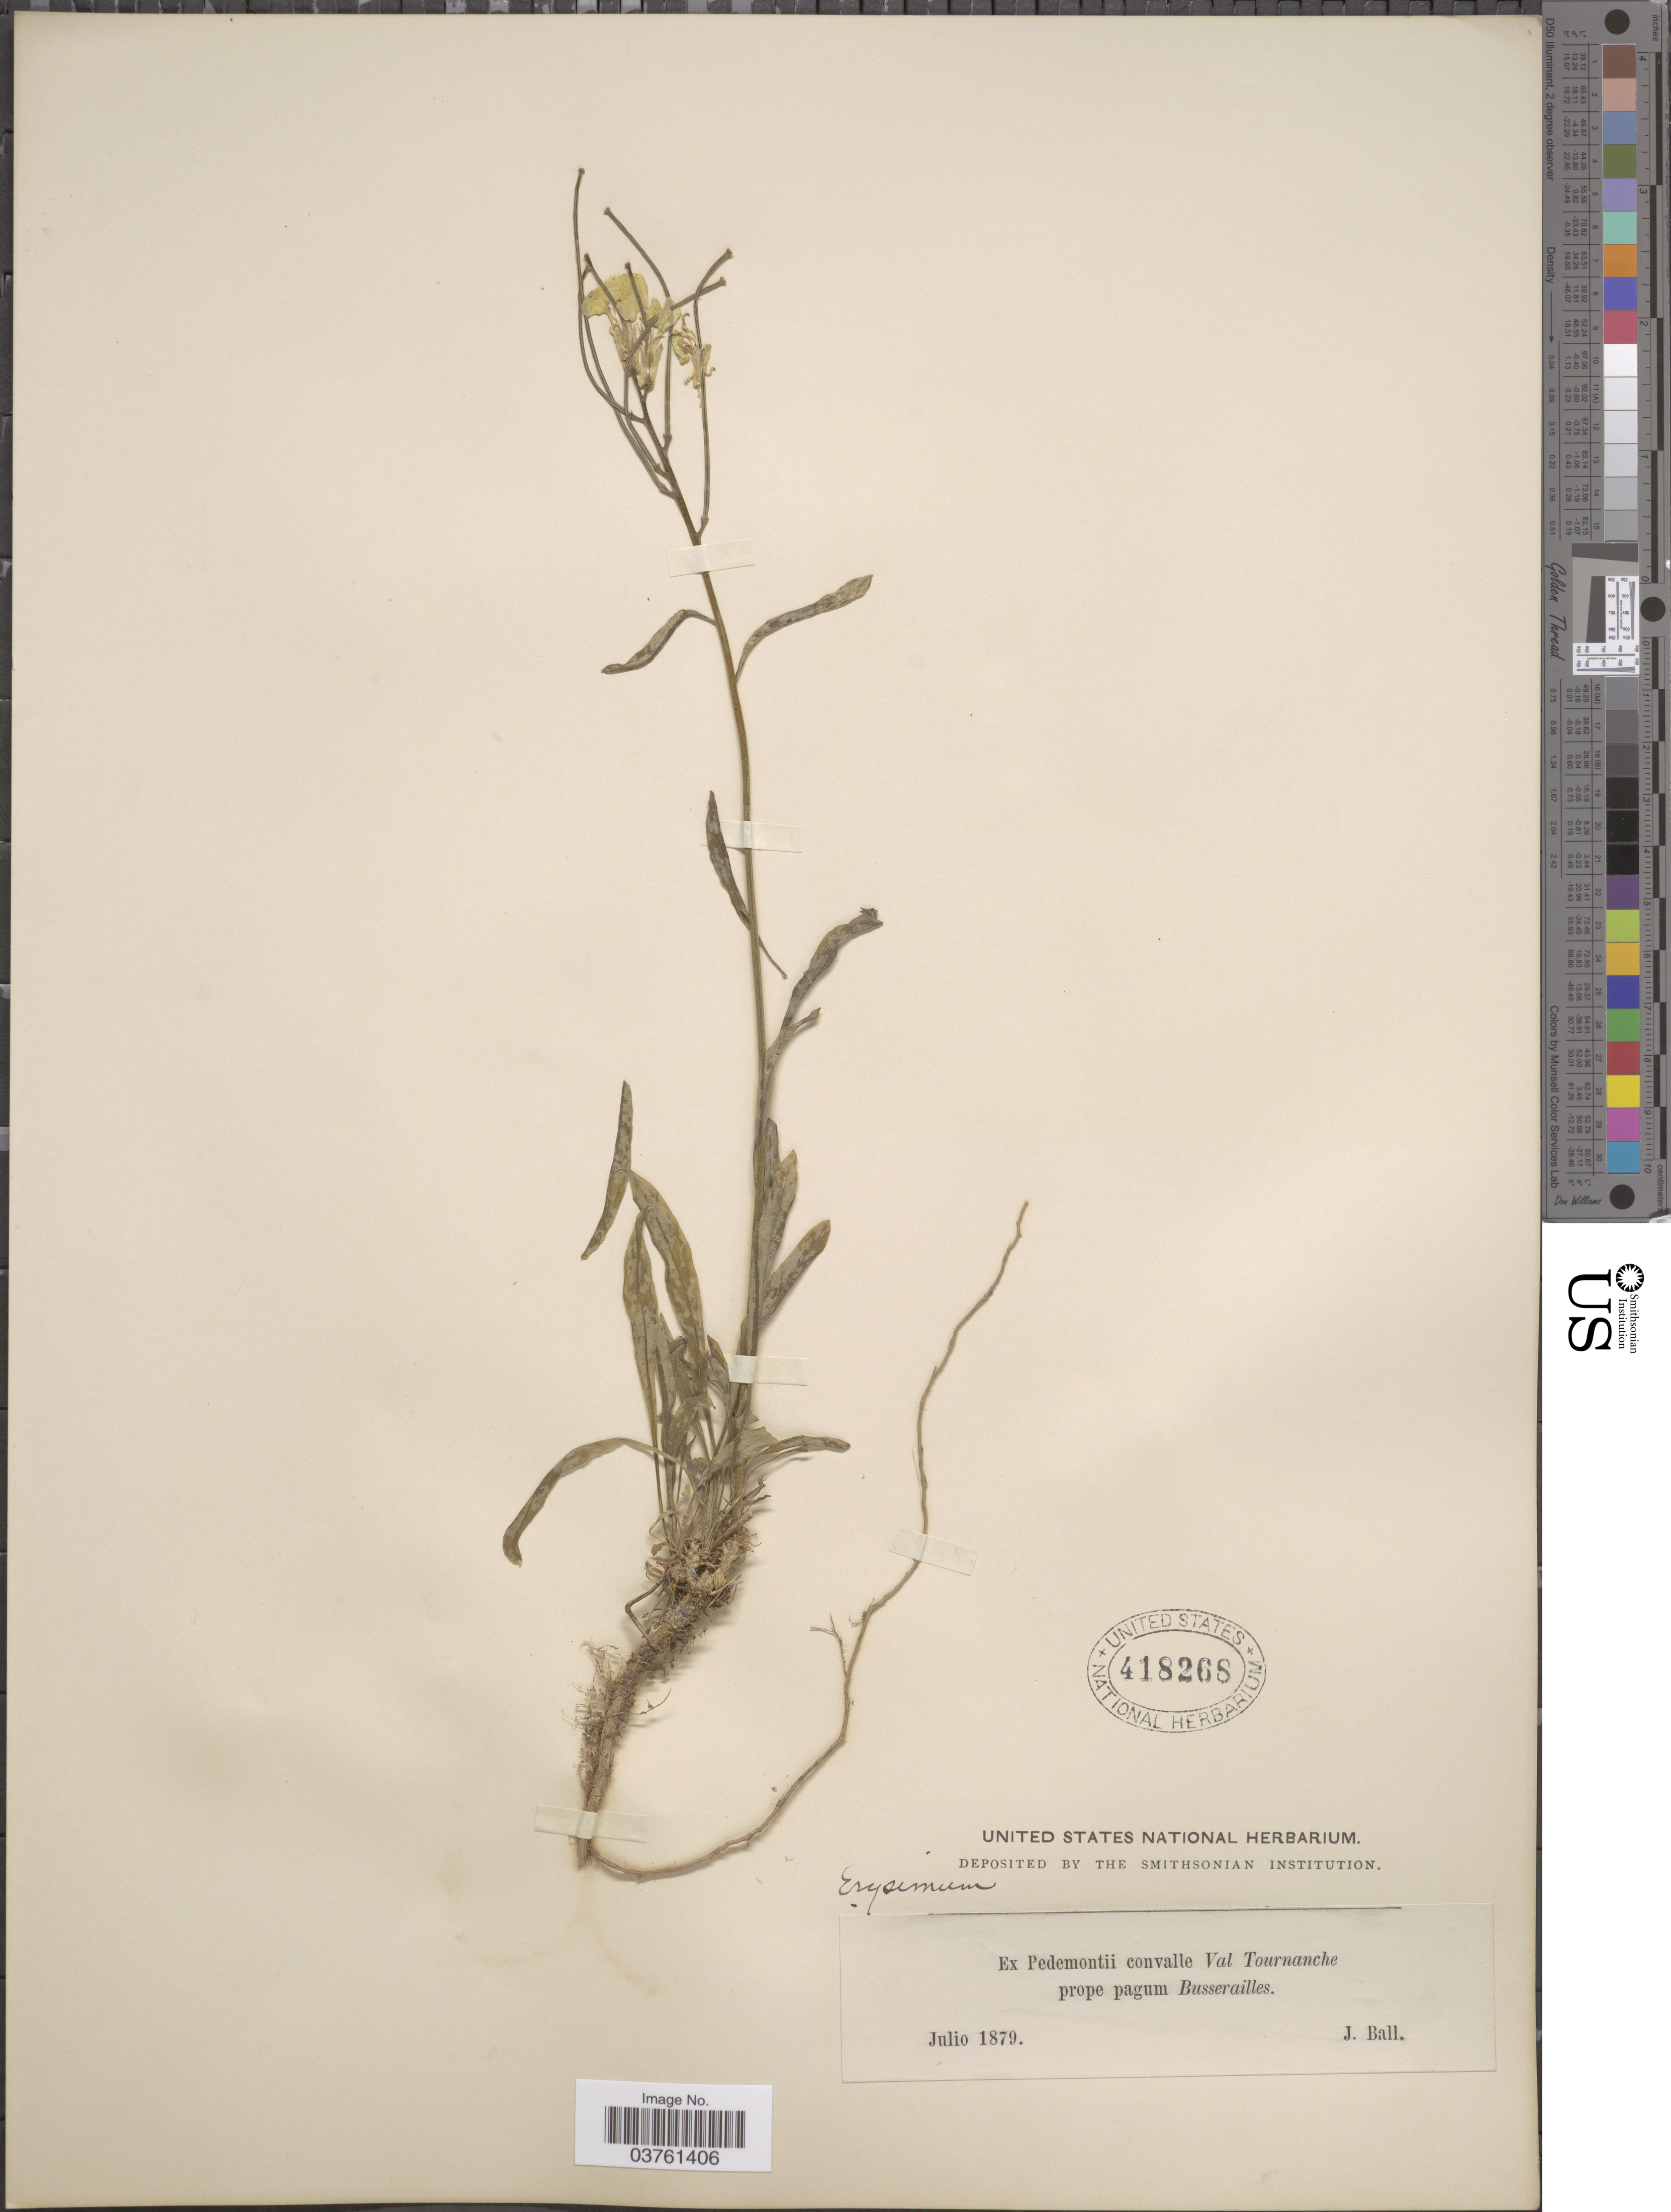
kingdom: Plantae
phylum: Tracheophyta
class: Magnoliopsida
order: Brassicales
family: Brassicaceae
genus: Erysimum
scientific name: Erysimum sp.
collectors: J. Ball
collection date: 1879-07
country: Italy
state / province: Piedmont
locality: Ex Pedemontii convalle Val Tournanche prope pagum Busserailles.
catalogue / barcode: US 418268